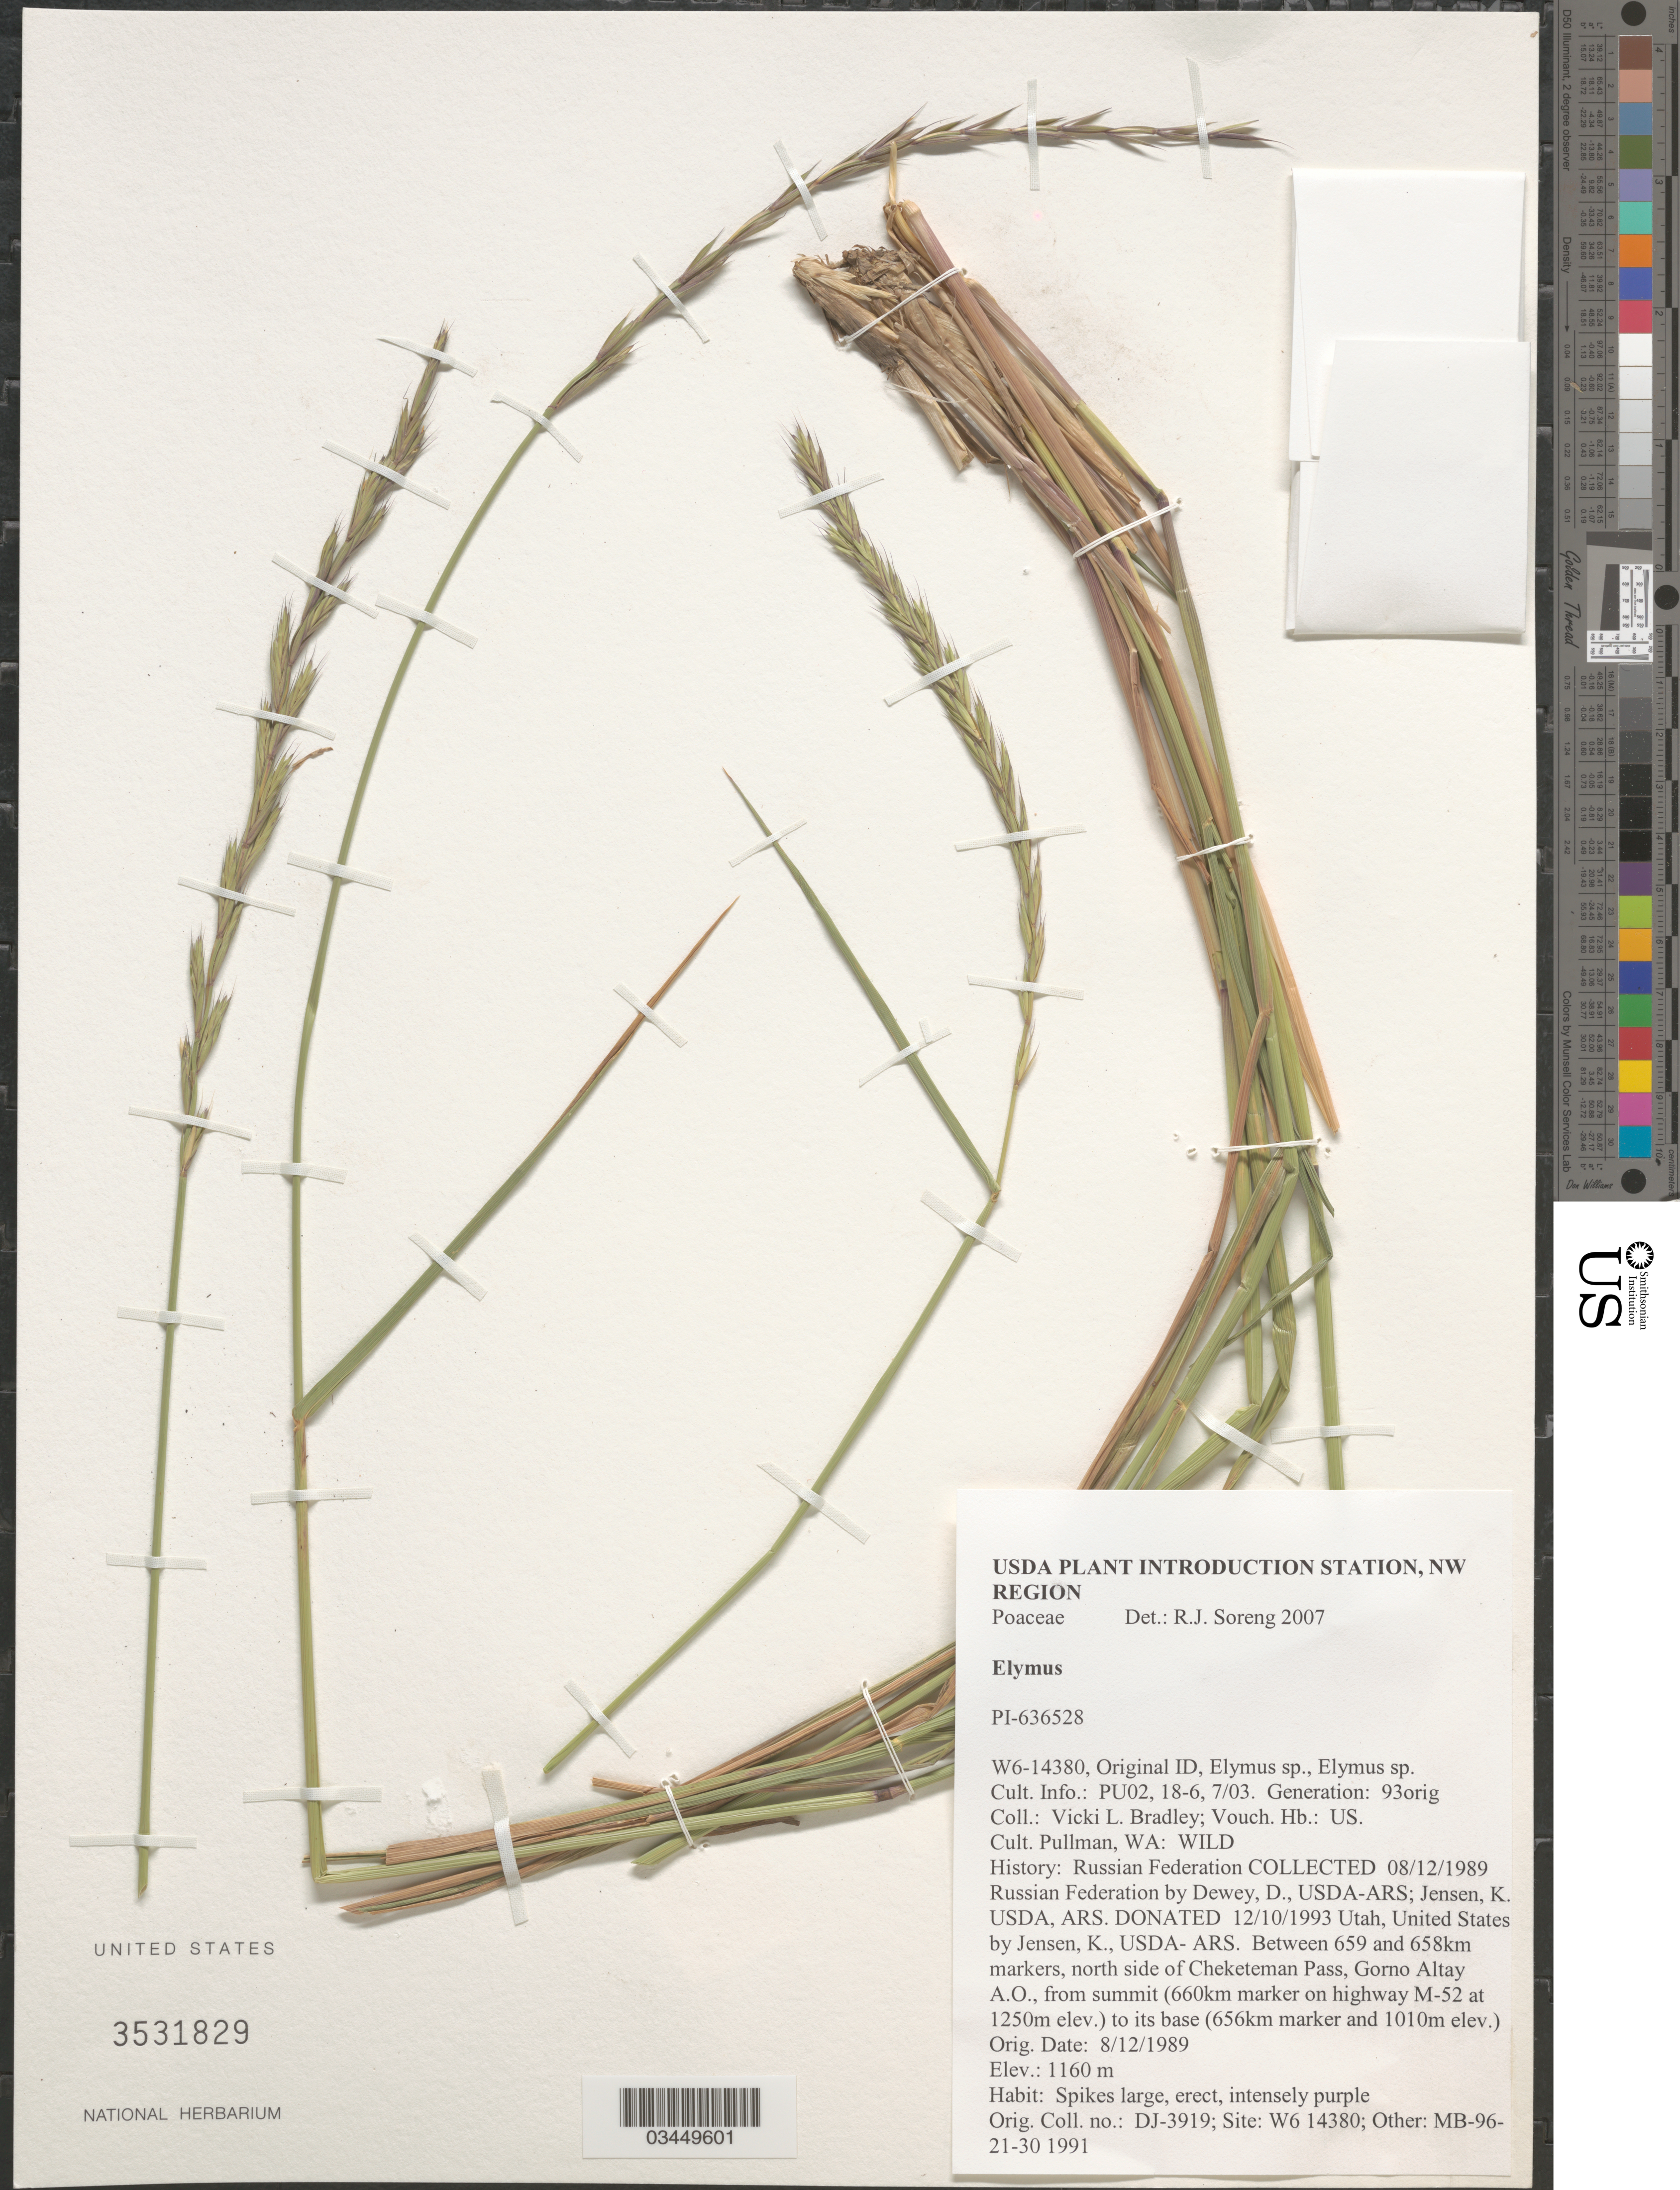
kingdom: Plantae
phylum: Tracheophyta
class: Liliopsida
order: Poales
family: Poaceae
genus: Elymus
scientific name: Elymus sp.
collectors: V. Bradley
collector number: PI-636528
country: United States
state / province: Washington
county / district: Whitman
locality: USDA Plant Introduction Station, NW Region. Pullman.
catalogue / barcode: US 3531829